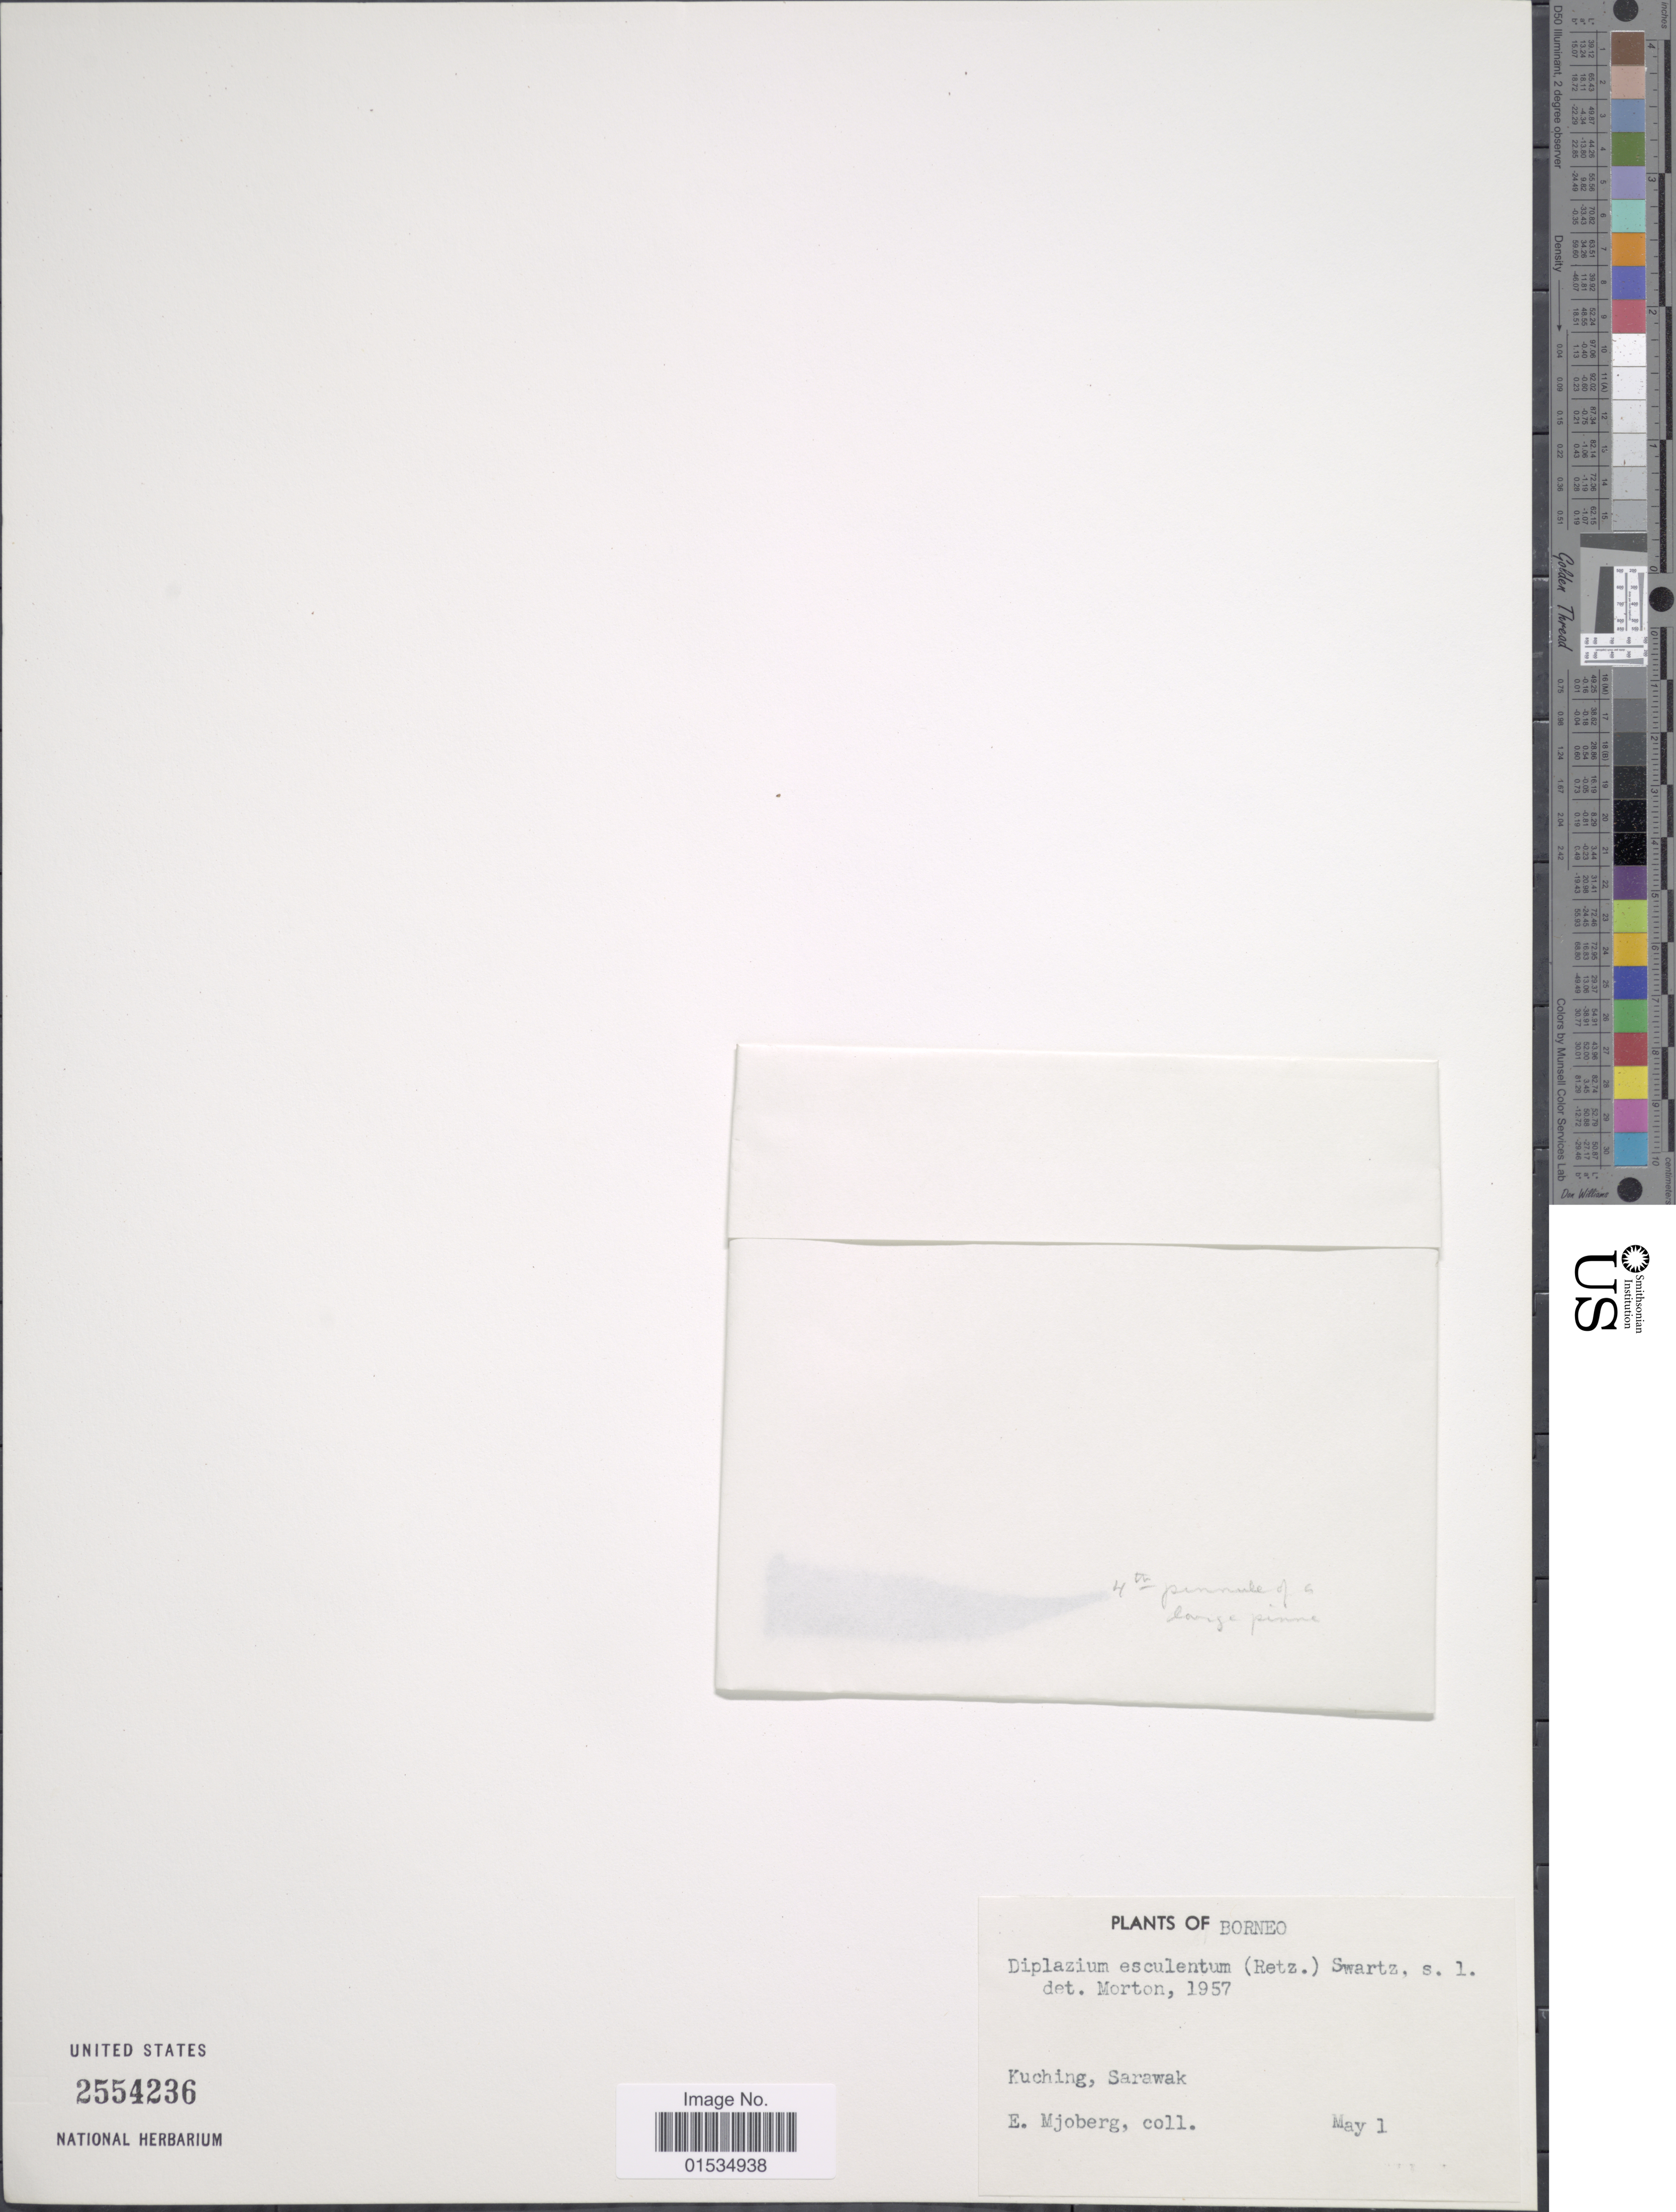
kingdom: Plantae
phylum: Tracheophyta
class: Polypodiopsida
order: Polypodiales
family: Athyriaceae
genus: Diplazium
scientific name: Diplazium esculentum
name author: (Retz.) Sw.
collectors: E. Mjoberg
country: Malaysia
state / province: Sarawak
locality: Borneo, Kuching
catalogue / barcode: US 2554236